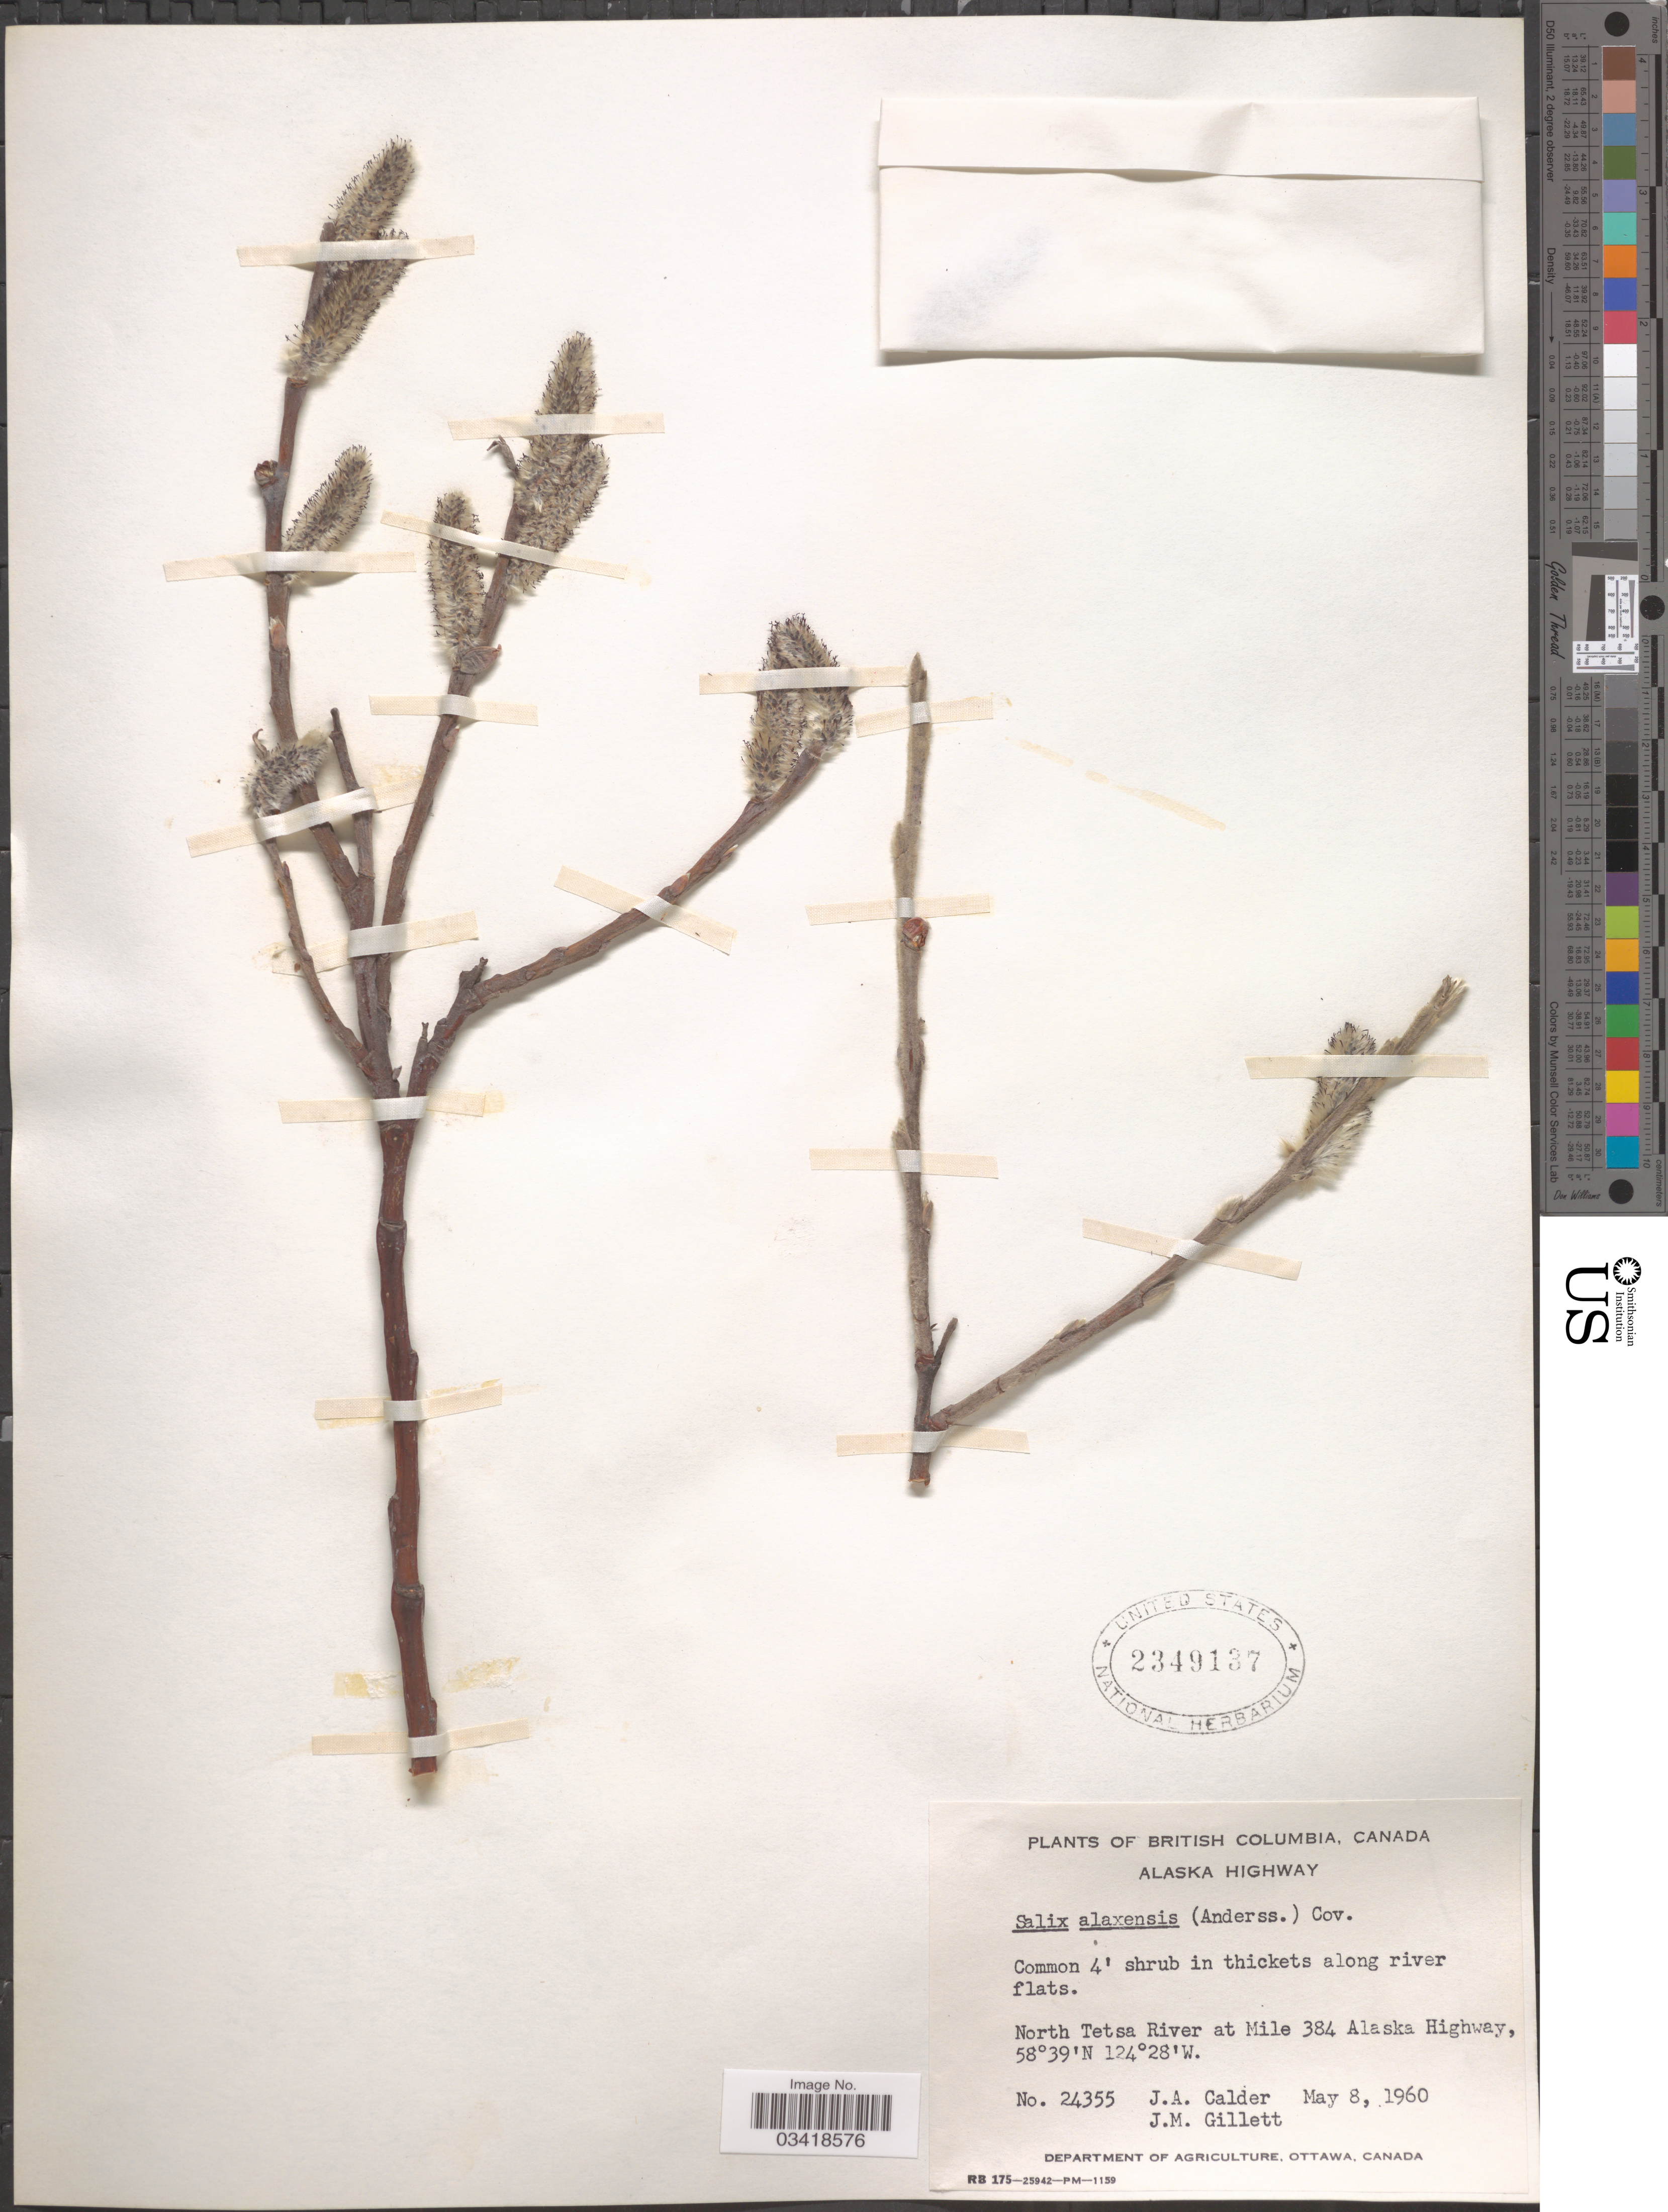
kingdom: Plantae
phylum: Tracheophyta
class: Magnoliopsida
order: Malpighiales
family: Salicaceae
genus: Salix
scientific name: Salix alaxensis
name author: (Andersson) Coville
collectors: J. A. Calder & J. M. Gillett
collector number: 24355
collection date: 1960-05-08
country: Canada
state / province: British Columbia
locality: Alaska Highway. North Tetsa River at Mile 384 Alaska Highway.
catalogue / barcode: US 2349137